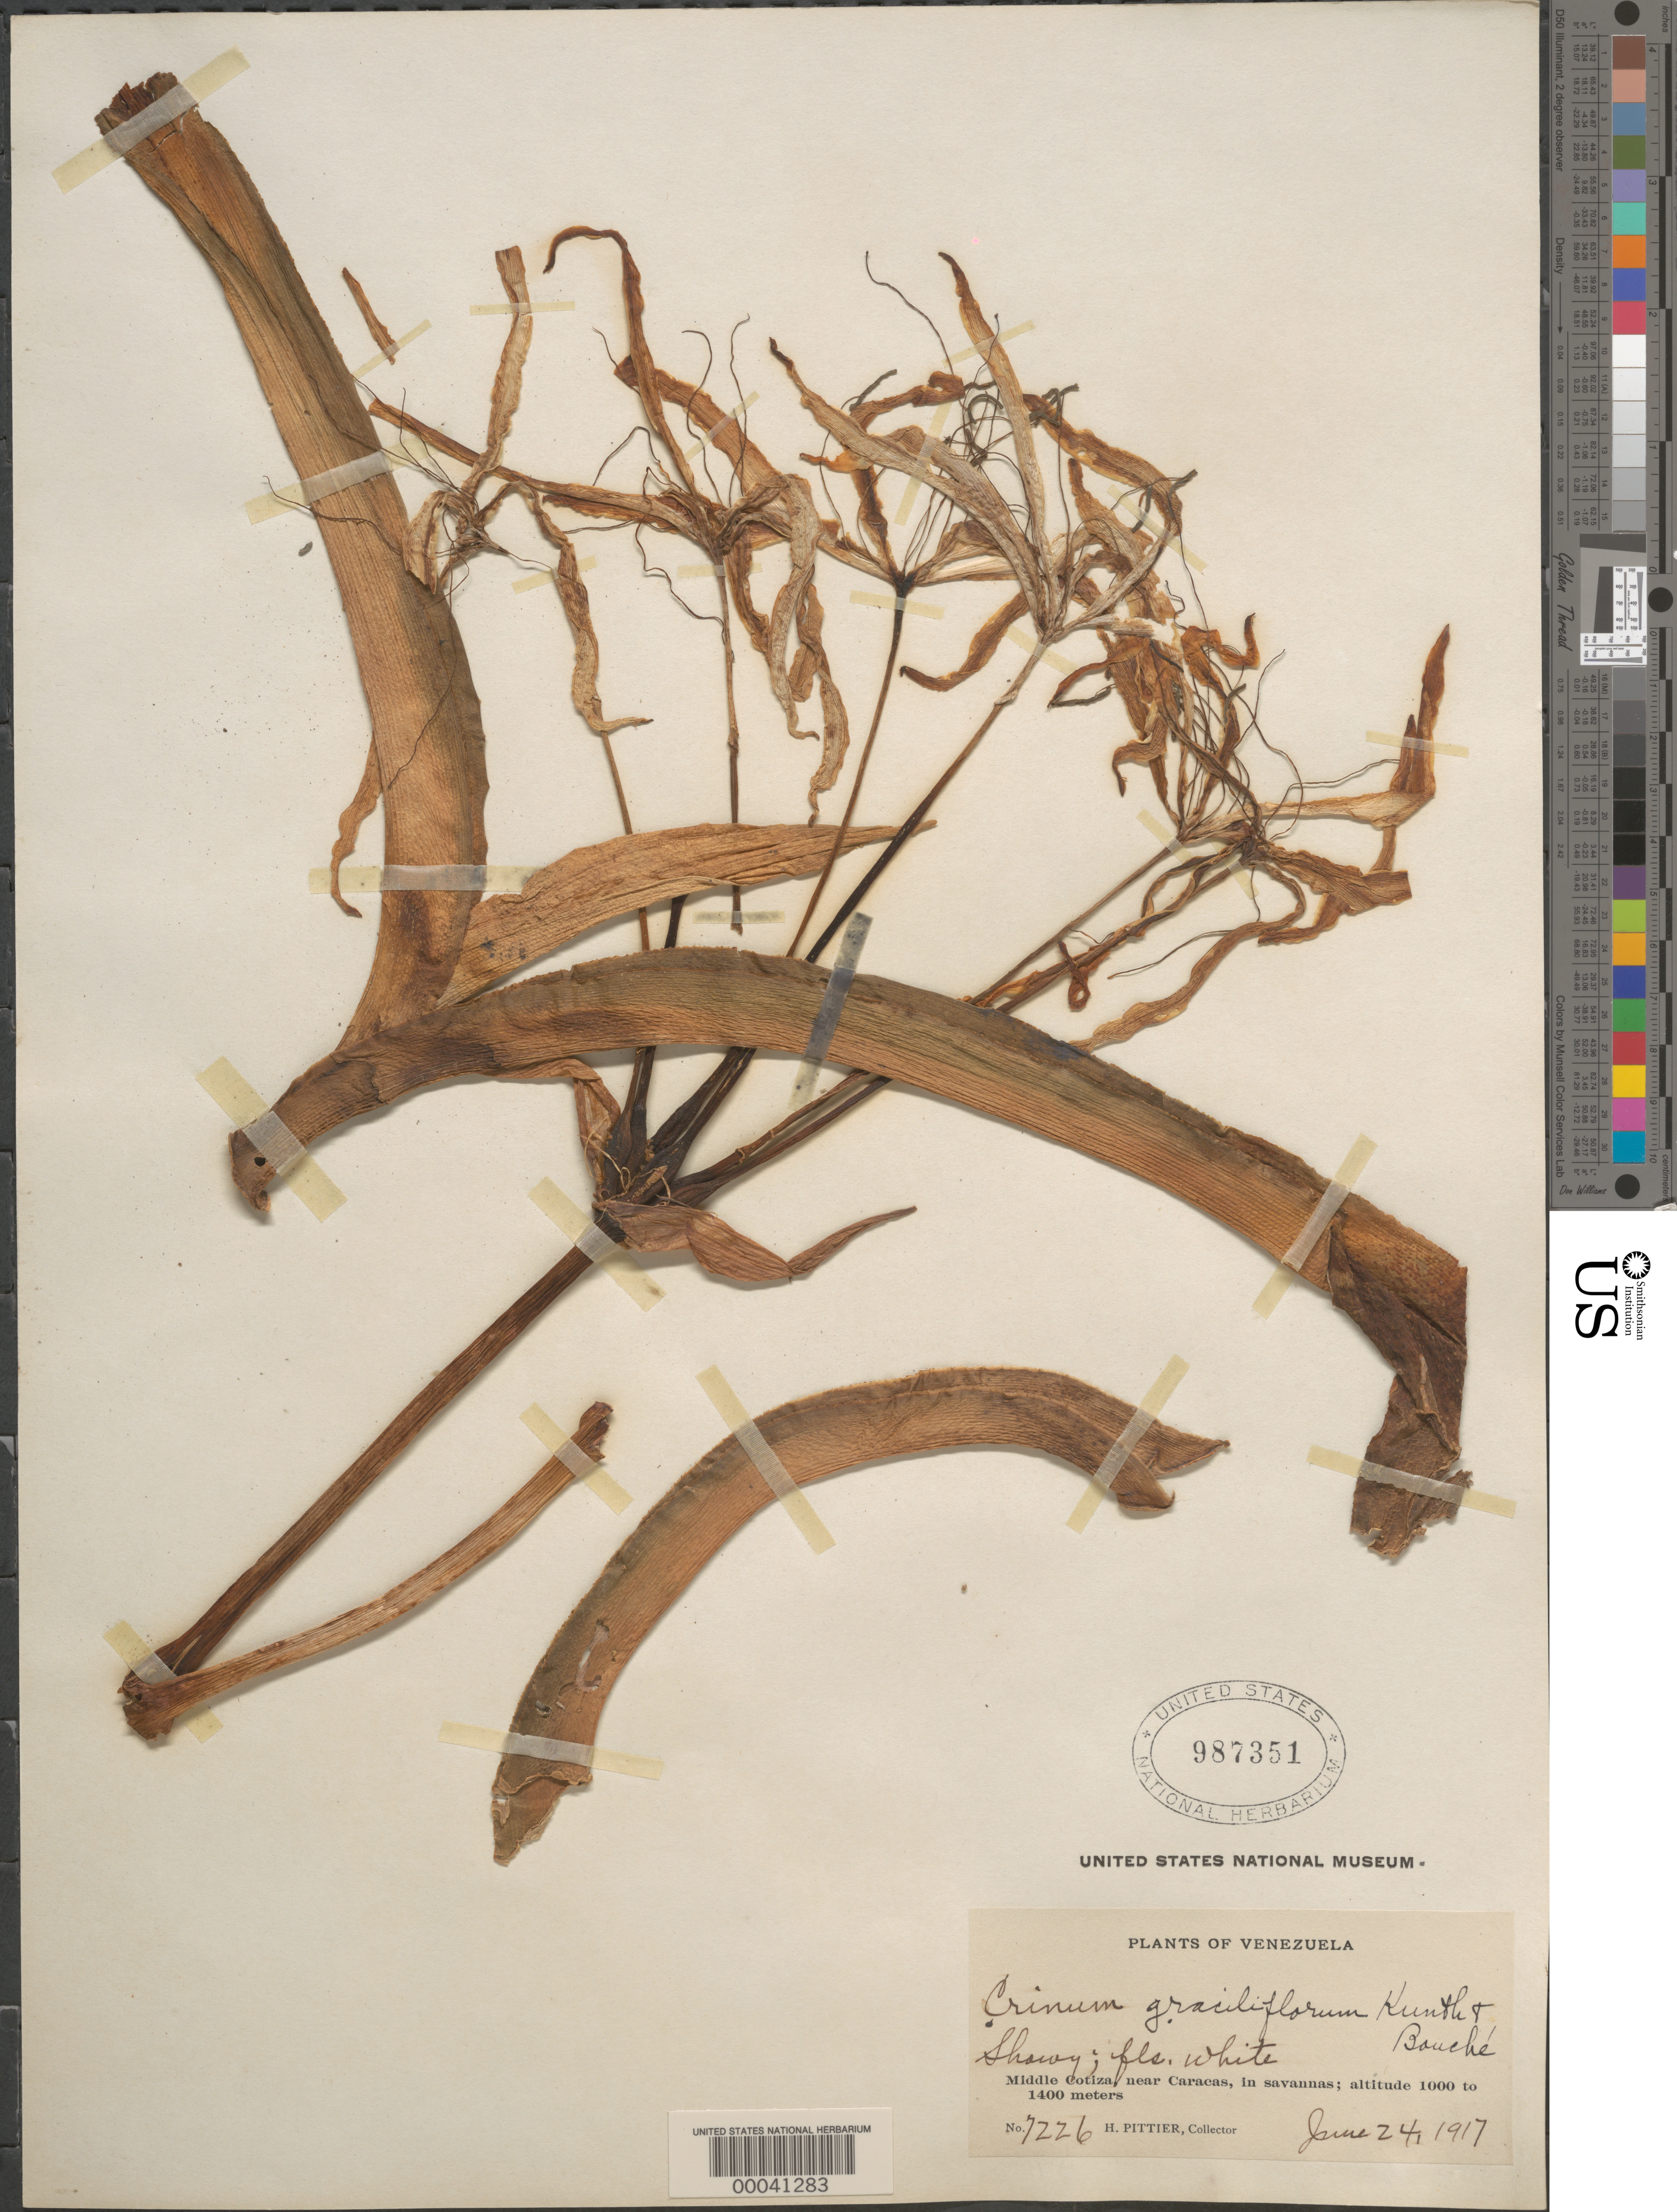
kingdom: Plantae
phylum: Tracheophyta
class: Liliopsida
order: Asparagales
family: Amaryllidaceae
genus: Crinum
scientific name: Crinum graciliflorum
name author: Kunth & C.D. Bouché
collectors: H. F. Pittier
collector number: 7226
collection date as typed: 24 Jun 1917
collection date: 1917-06-24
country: Venezuela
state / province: Distrito Federal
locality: Middle cotiza, near caracas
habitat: Savannas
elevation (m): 1000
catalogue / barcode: US 987351